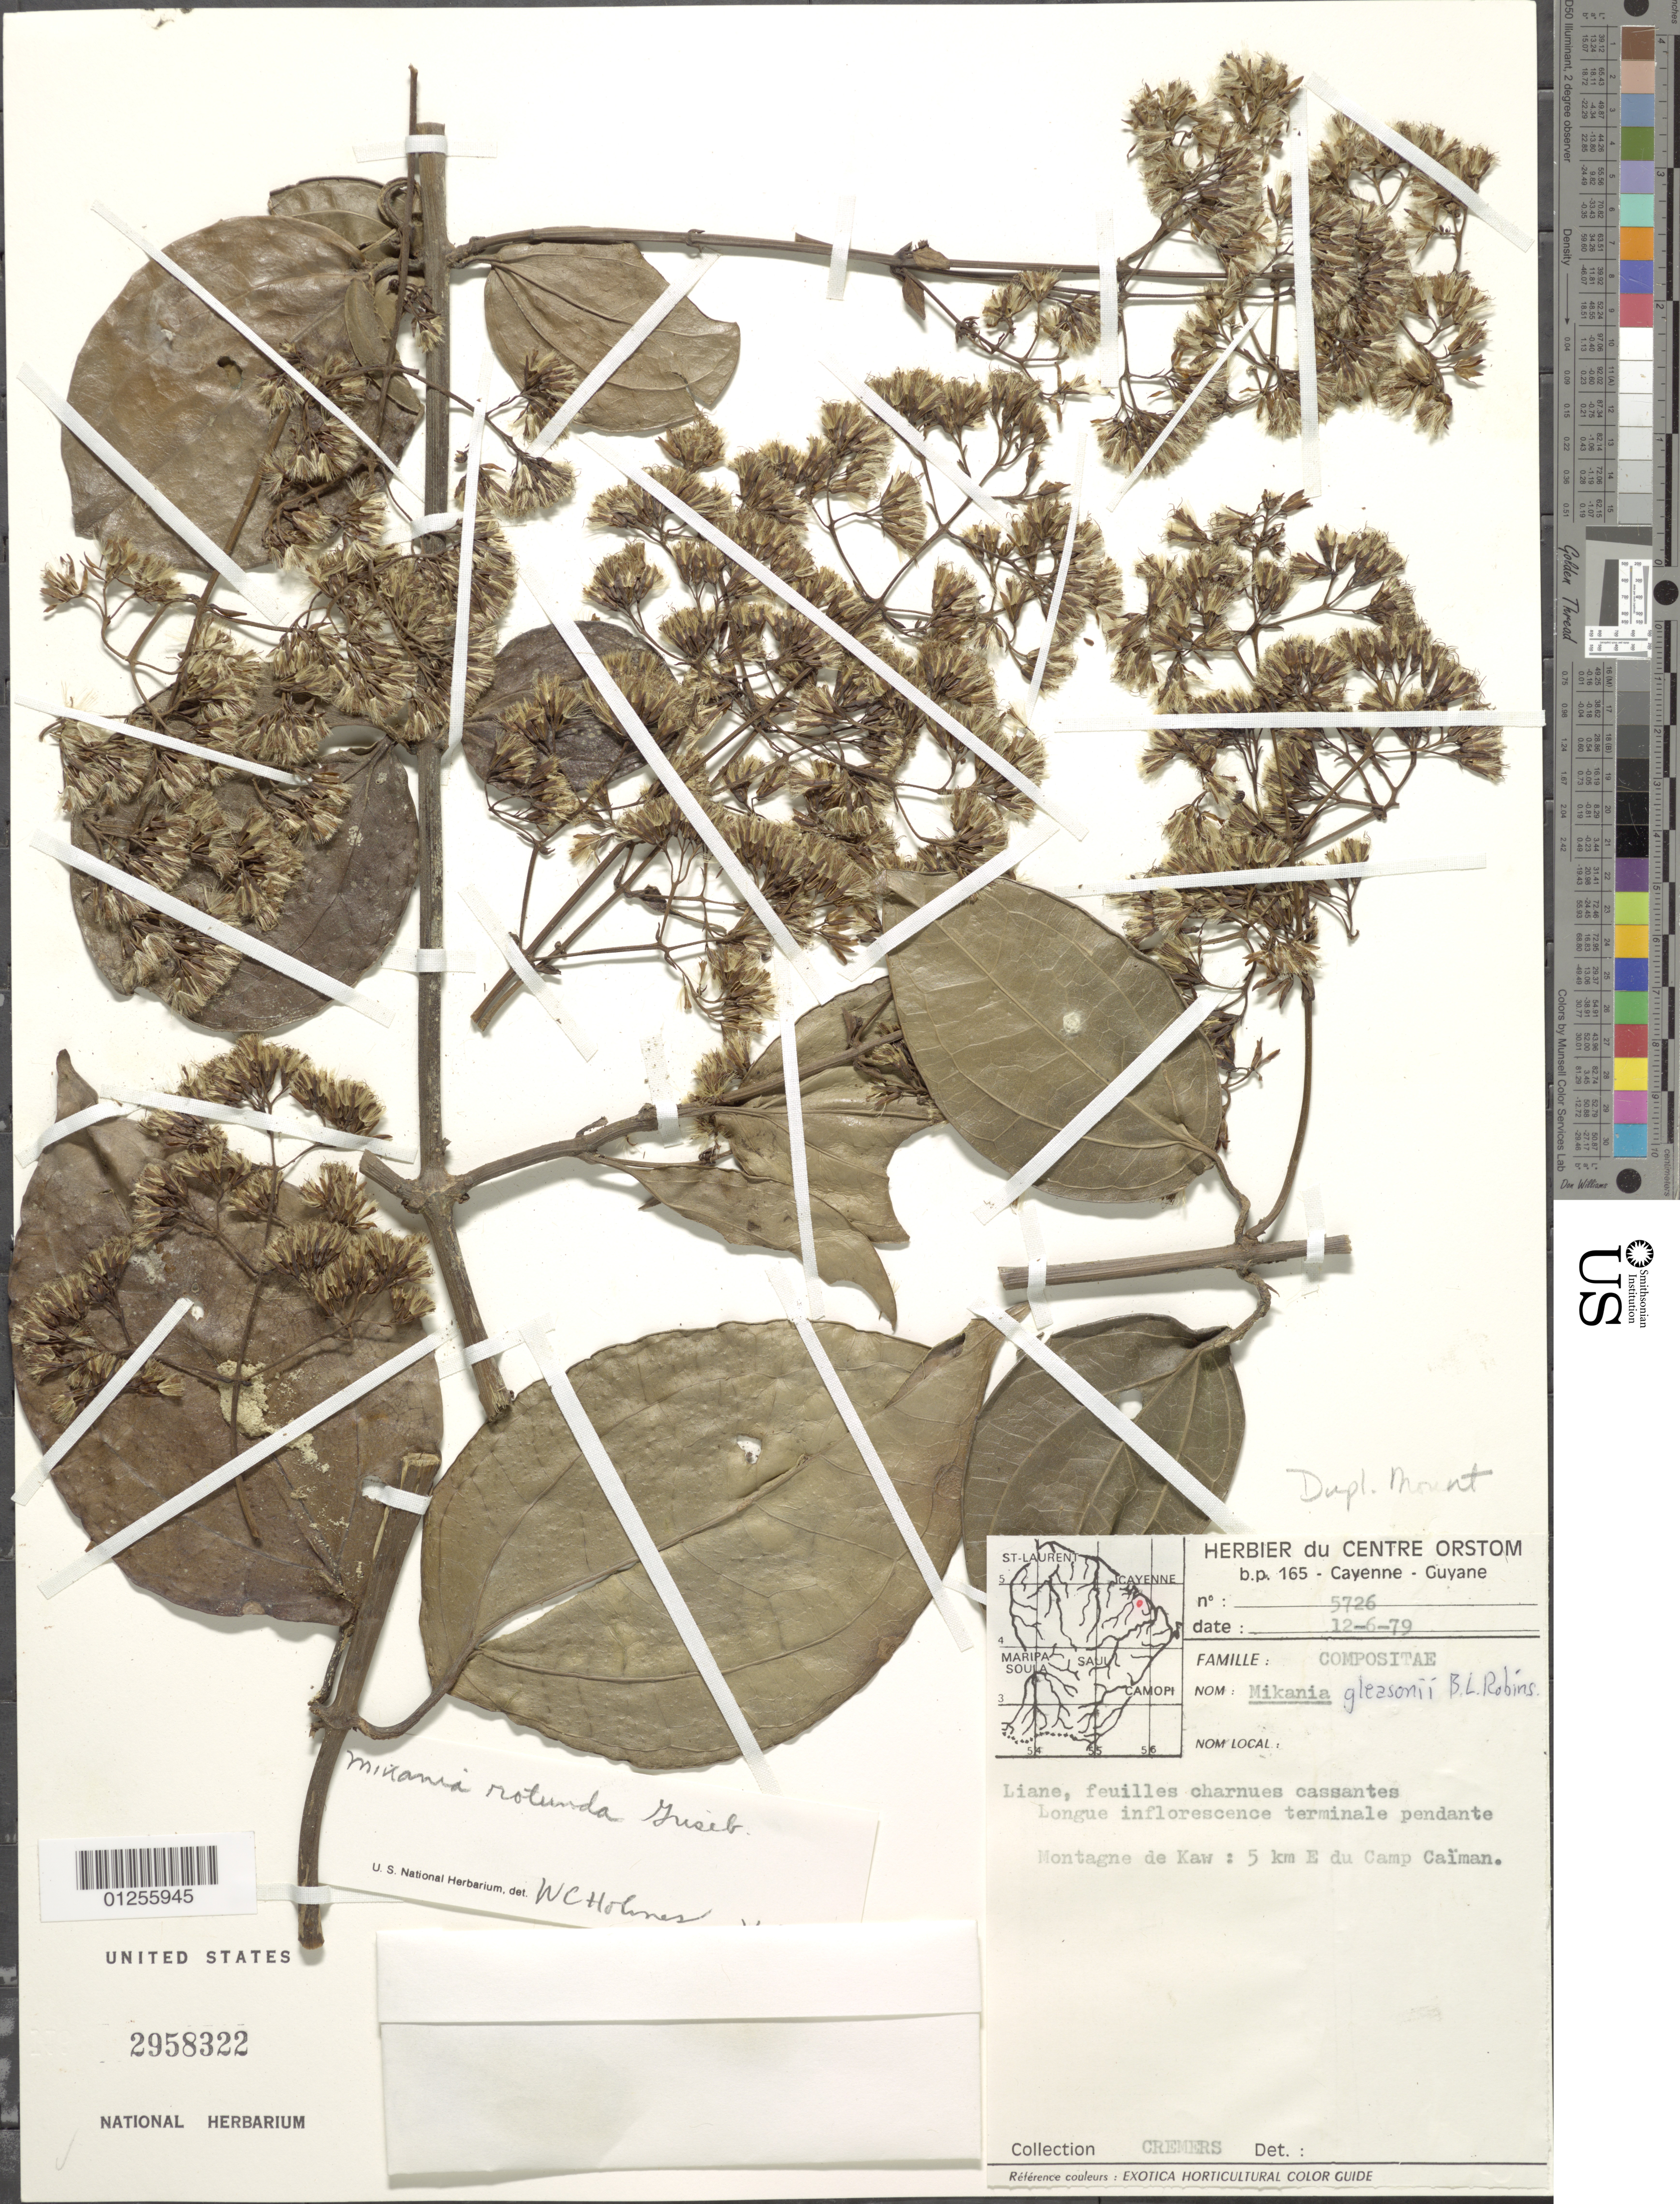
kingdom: Plantae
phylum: Tracheophyta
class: Magnoliopsida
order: Asterales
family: Asteraceae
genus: Mikania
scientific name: Mikania rotunda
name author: Griseb.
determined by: Holmes, W. C., (BAYLU), Baylor University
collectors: G. Cremers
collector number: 5726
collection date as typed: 12-Jun-79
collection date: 1979-06-12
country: French Guiana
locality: Montagne de Kaw, ± 15 km E of Camp Caïman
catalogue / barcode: US 2958322